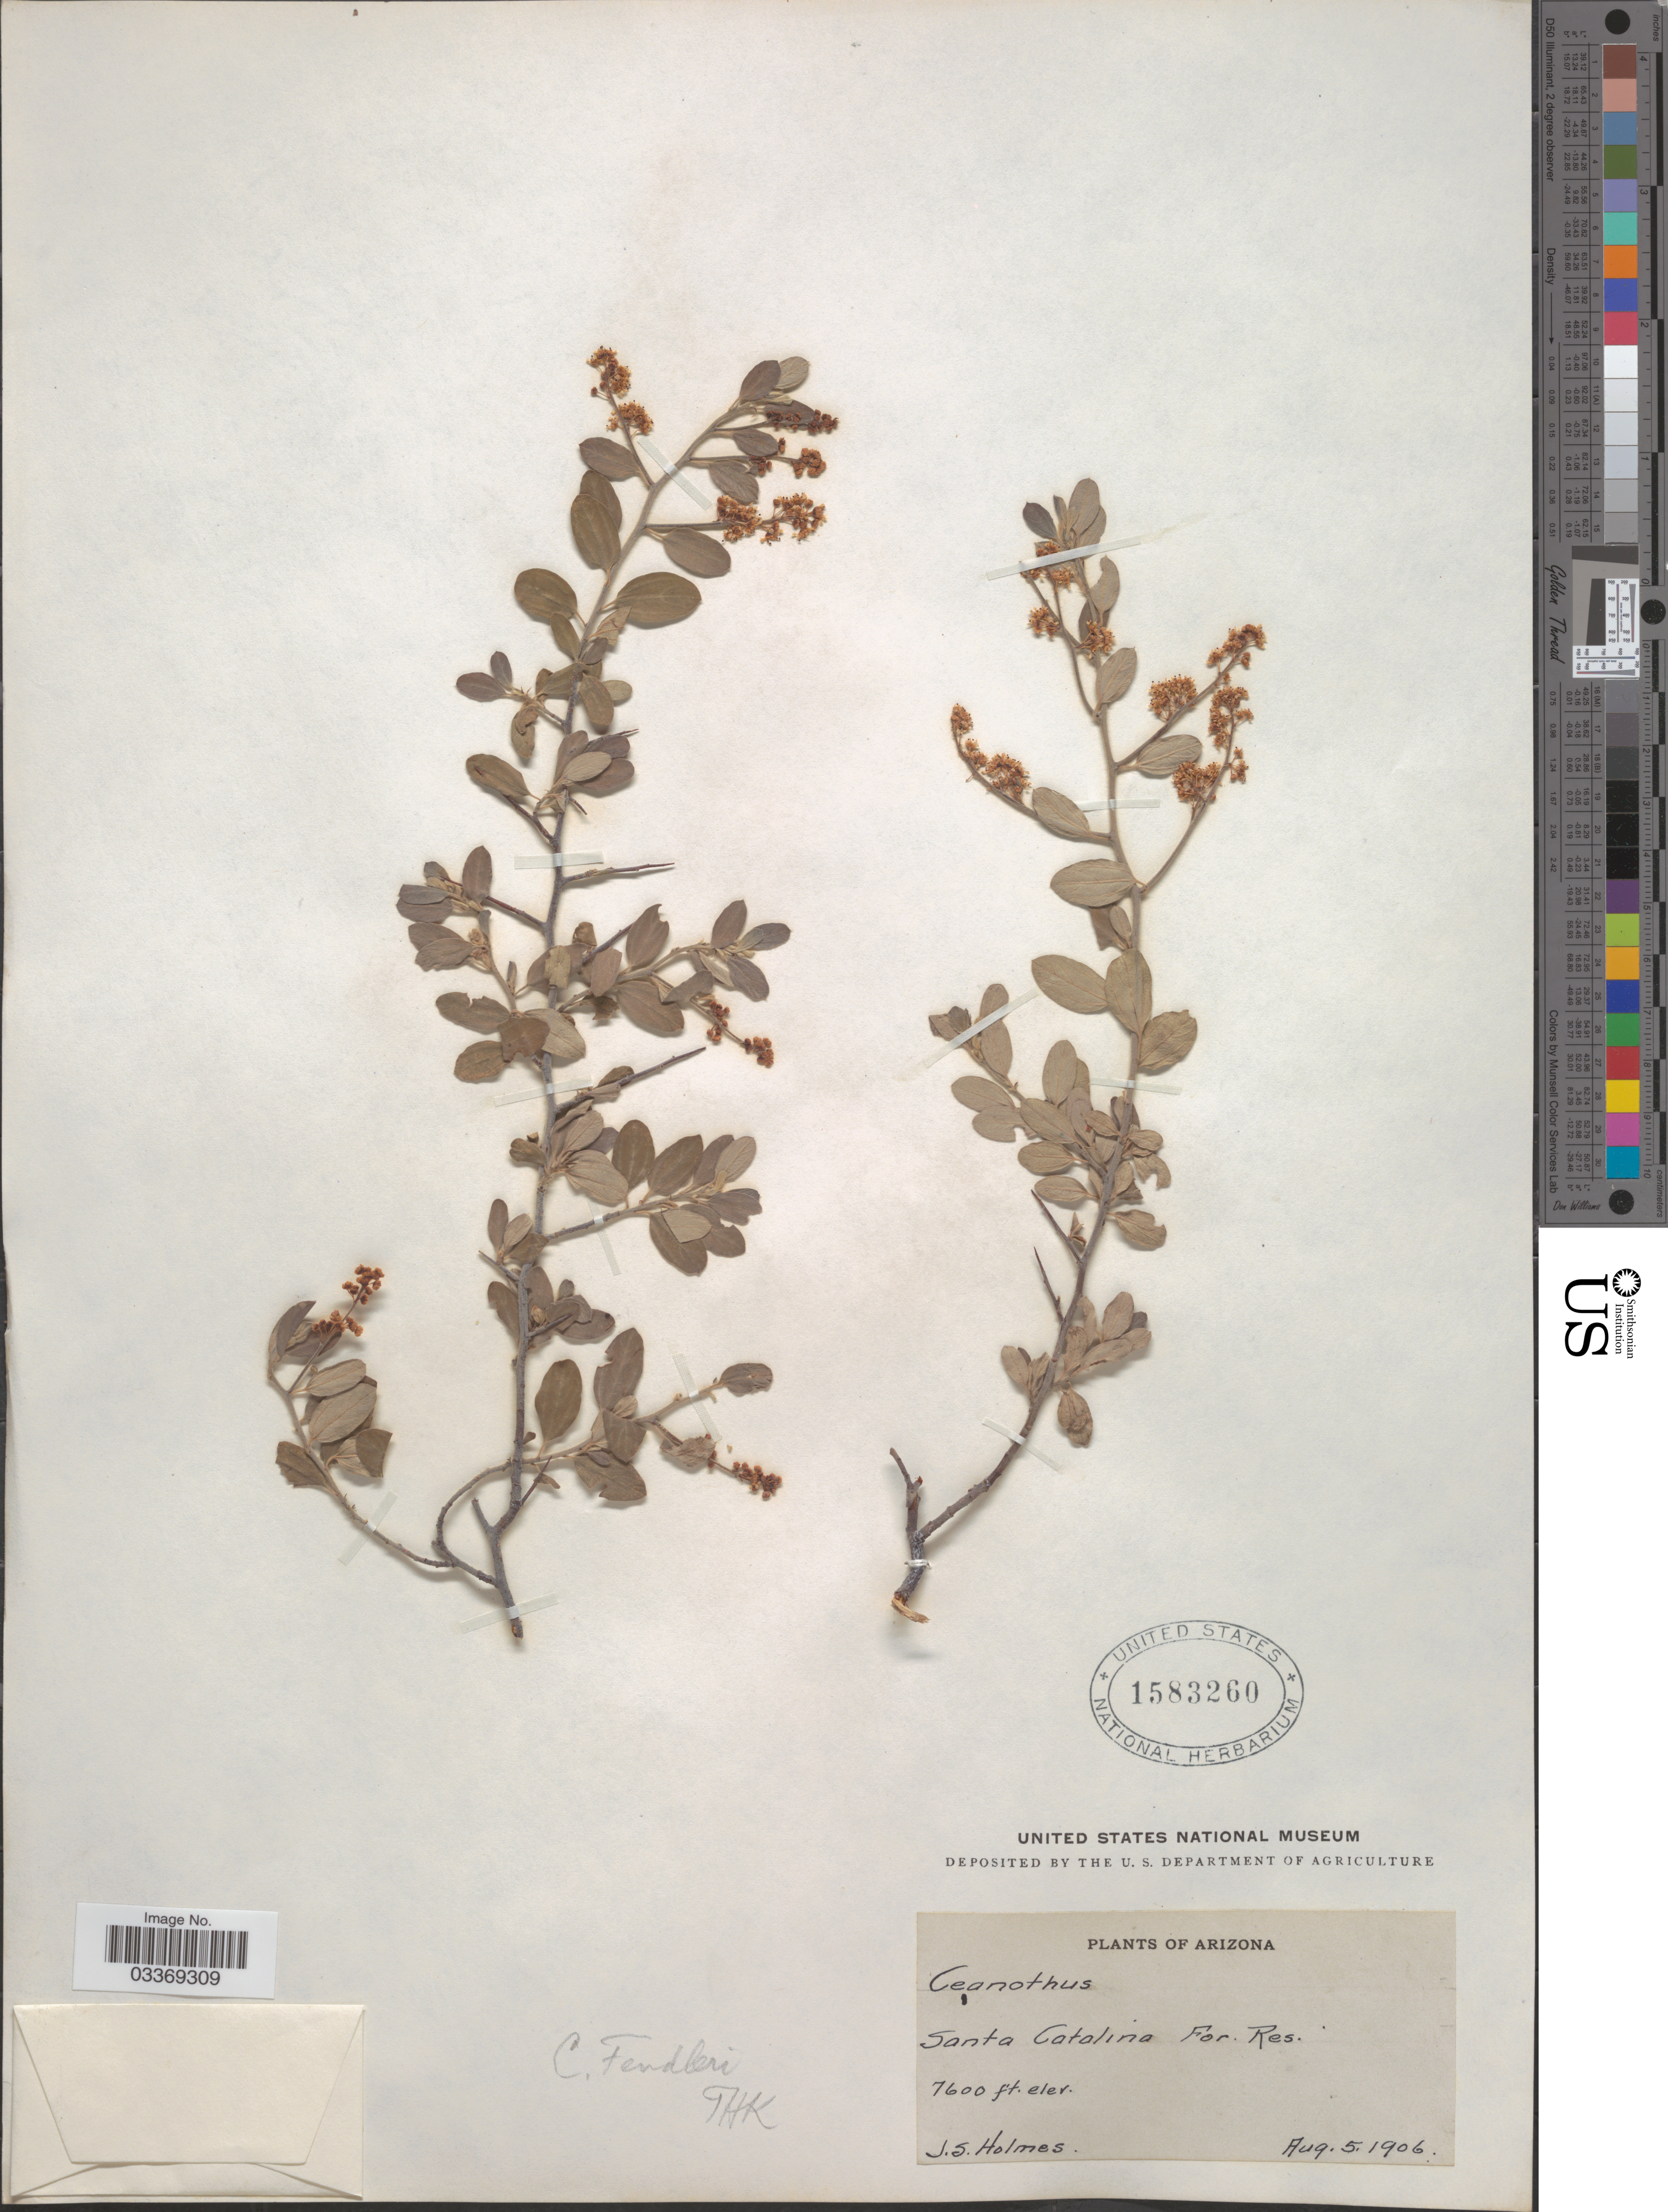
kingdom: Plantae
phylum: Tracheophyta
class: Magnoliopsida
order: Rosales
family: Rhamnaceae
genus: Ceanothus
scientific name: Ceanothus fendleri var. venosus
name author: (A. Gray) Trel.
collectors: J. Holmes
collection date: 1906-08-05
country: United States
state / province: Arizona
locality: Santa Catalina For. Res.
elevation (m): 2316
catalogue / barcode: US 1583260